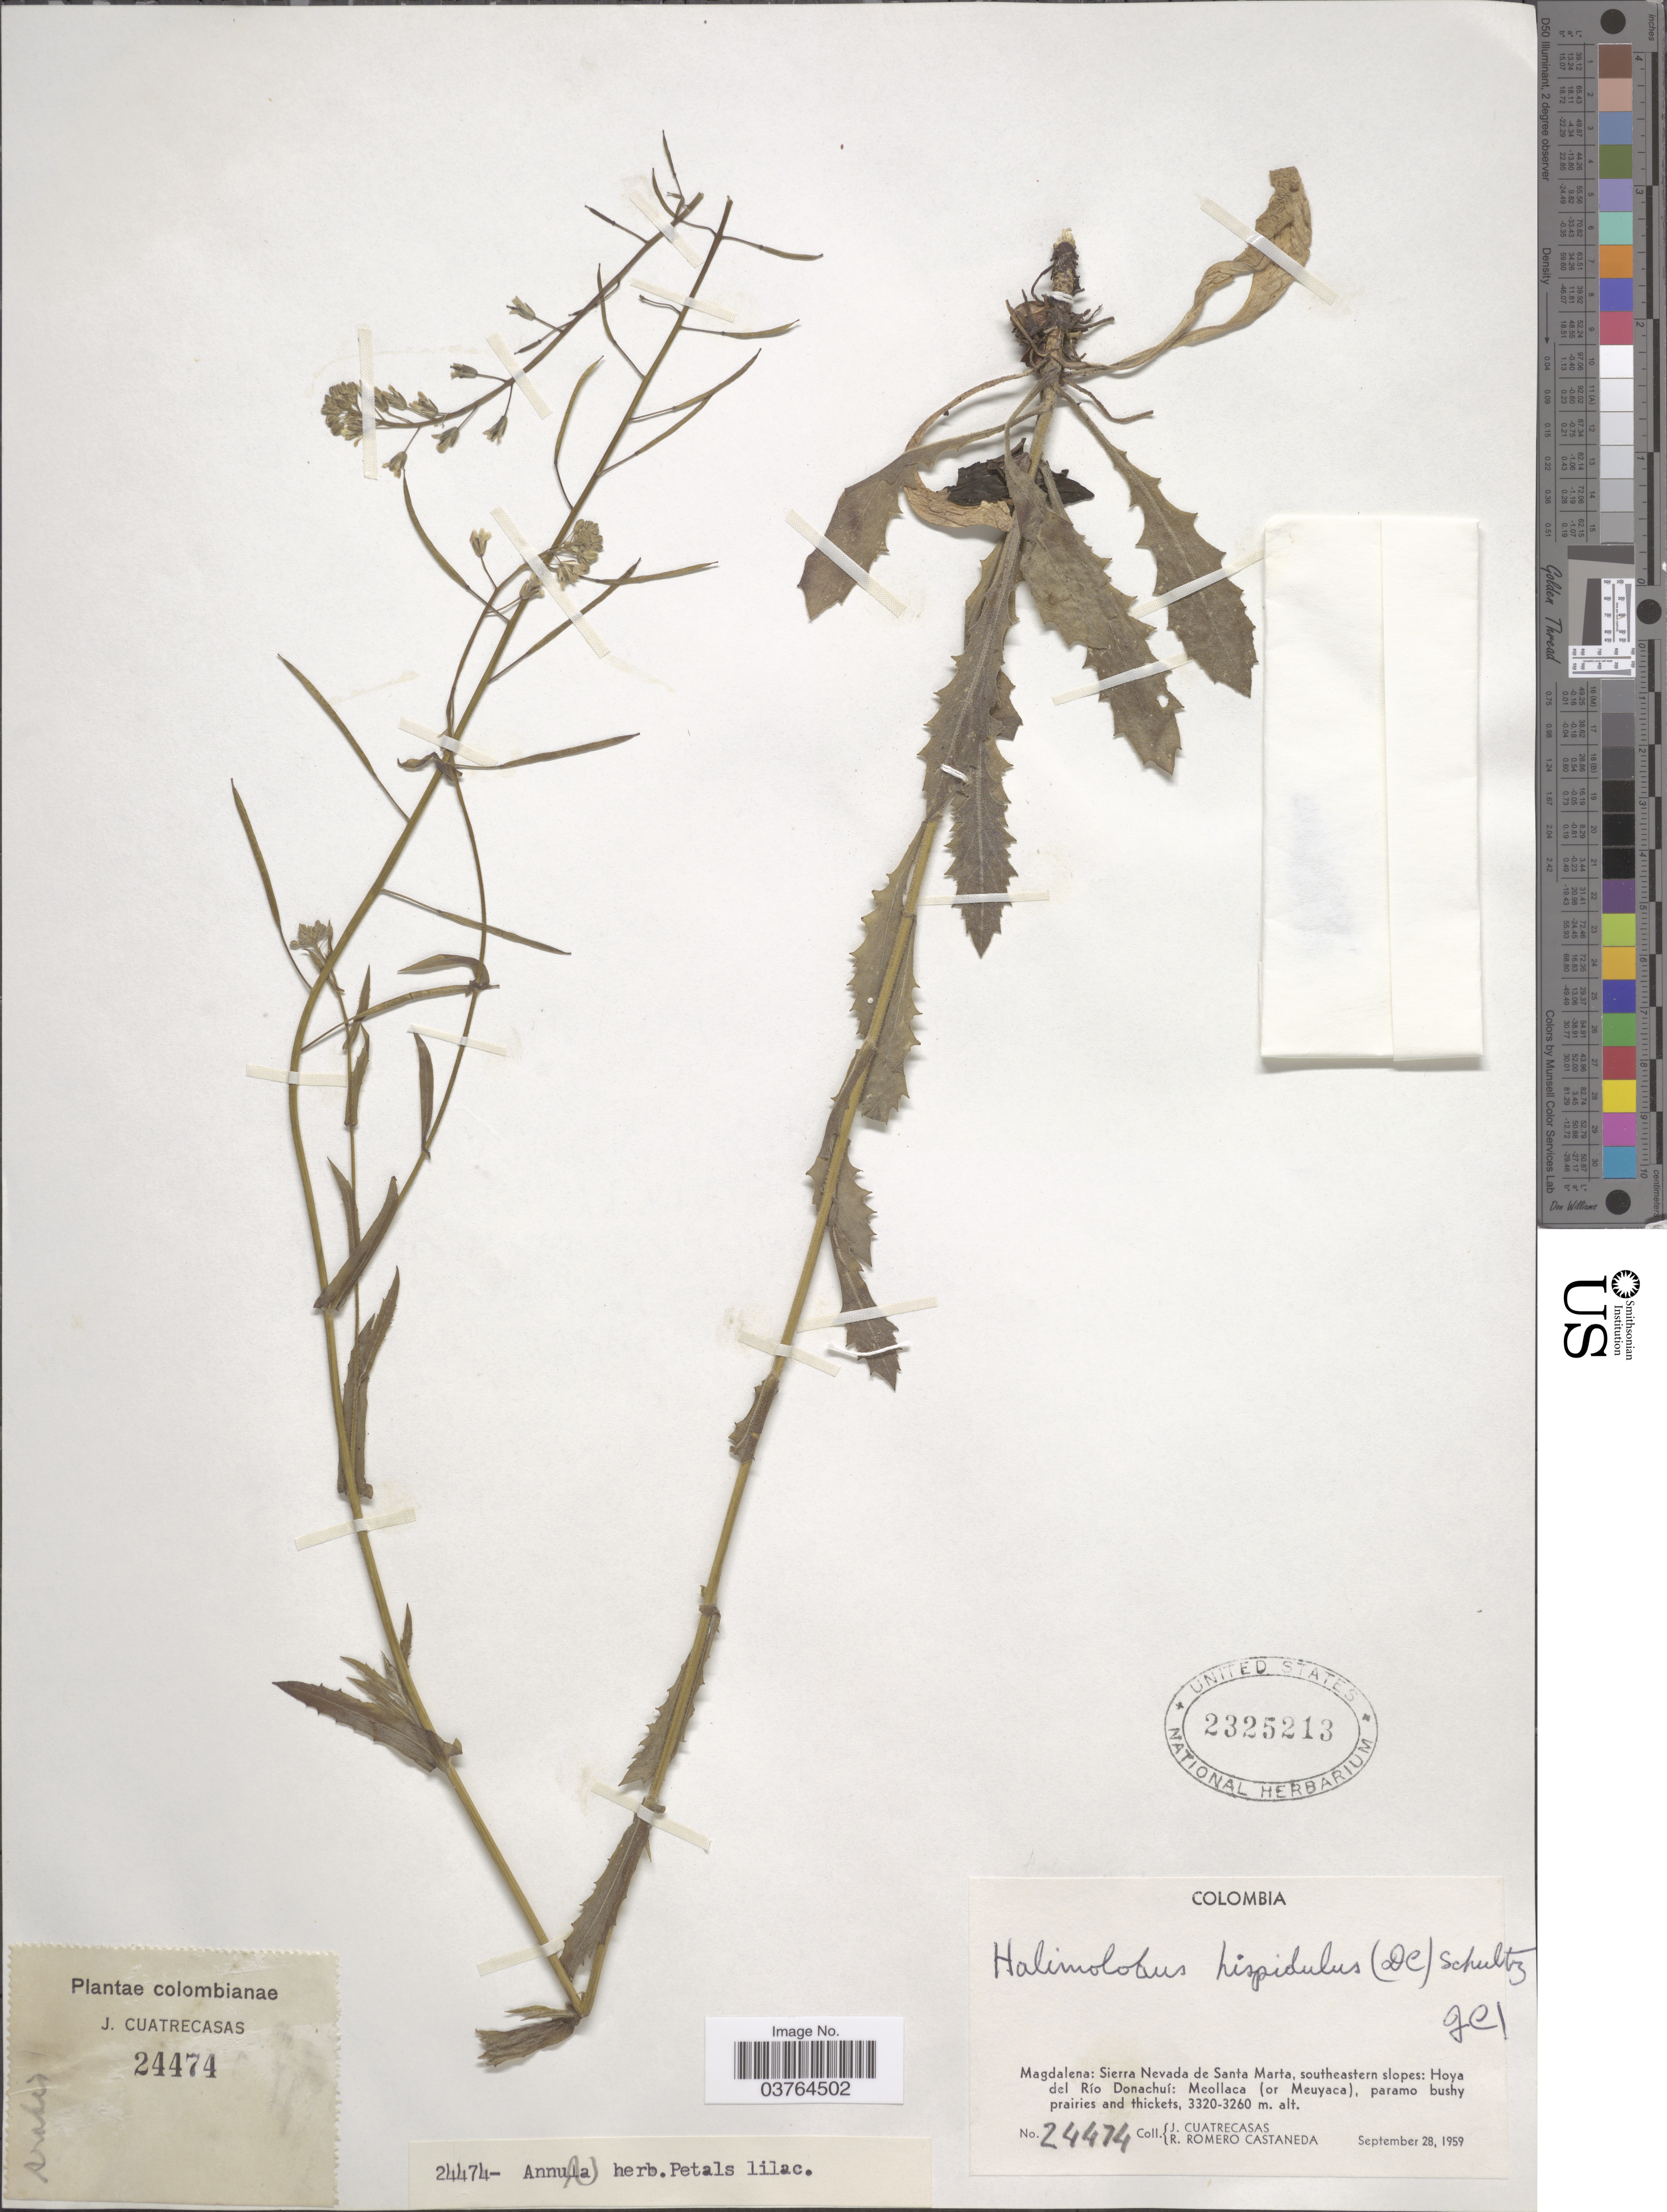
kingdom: Plantae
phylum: Tracheophyta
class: Magnoliopsida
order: Brassicales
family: Brassicaceae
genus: Exhalimolobos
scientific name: Exhalimolobos hispidulus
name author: (DC.) Al-Shehbaz & C.D. Bailey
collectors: J. Cuatrecasas & R. Romero Castañeda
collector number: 24474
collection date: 1959-09-28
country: Colombia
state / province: Magdalena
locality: Sierra Nevada de Santa Marta, southeastern slopes: Hoya del Río Donachuí: Meollaca (or Meuyaca).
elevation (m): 3260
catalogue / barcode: US 2325213